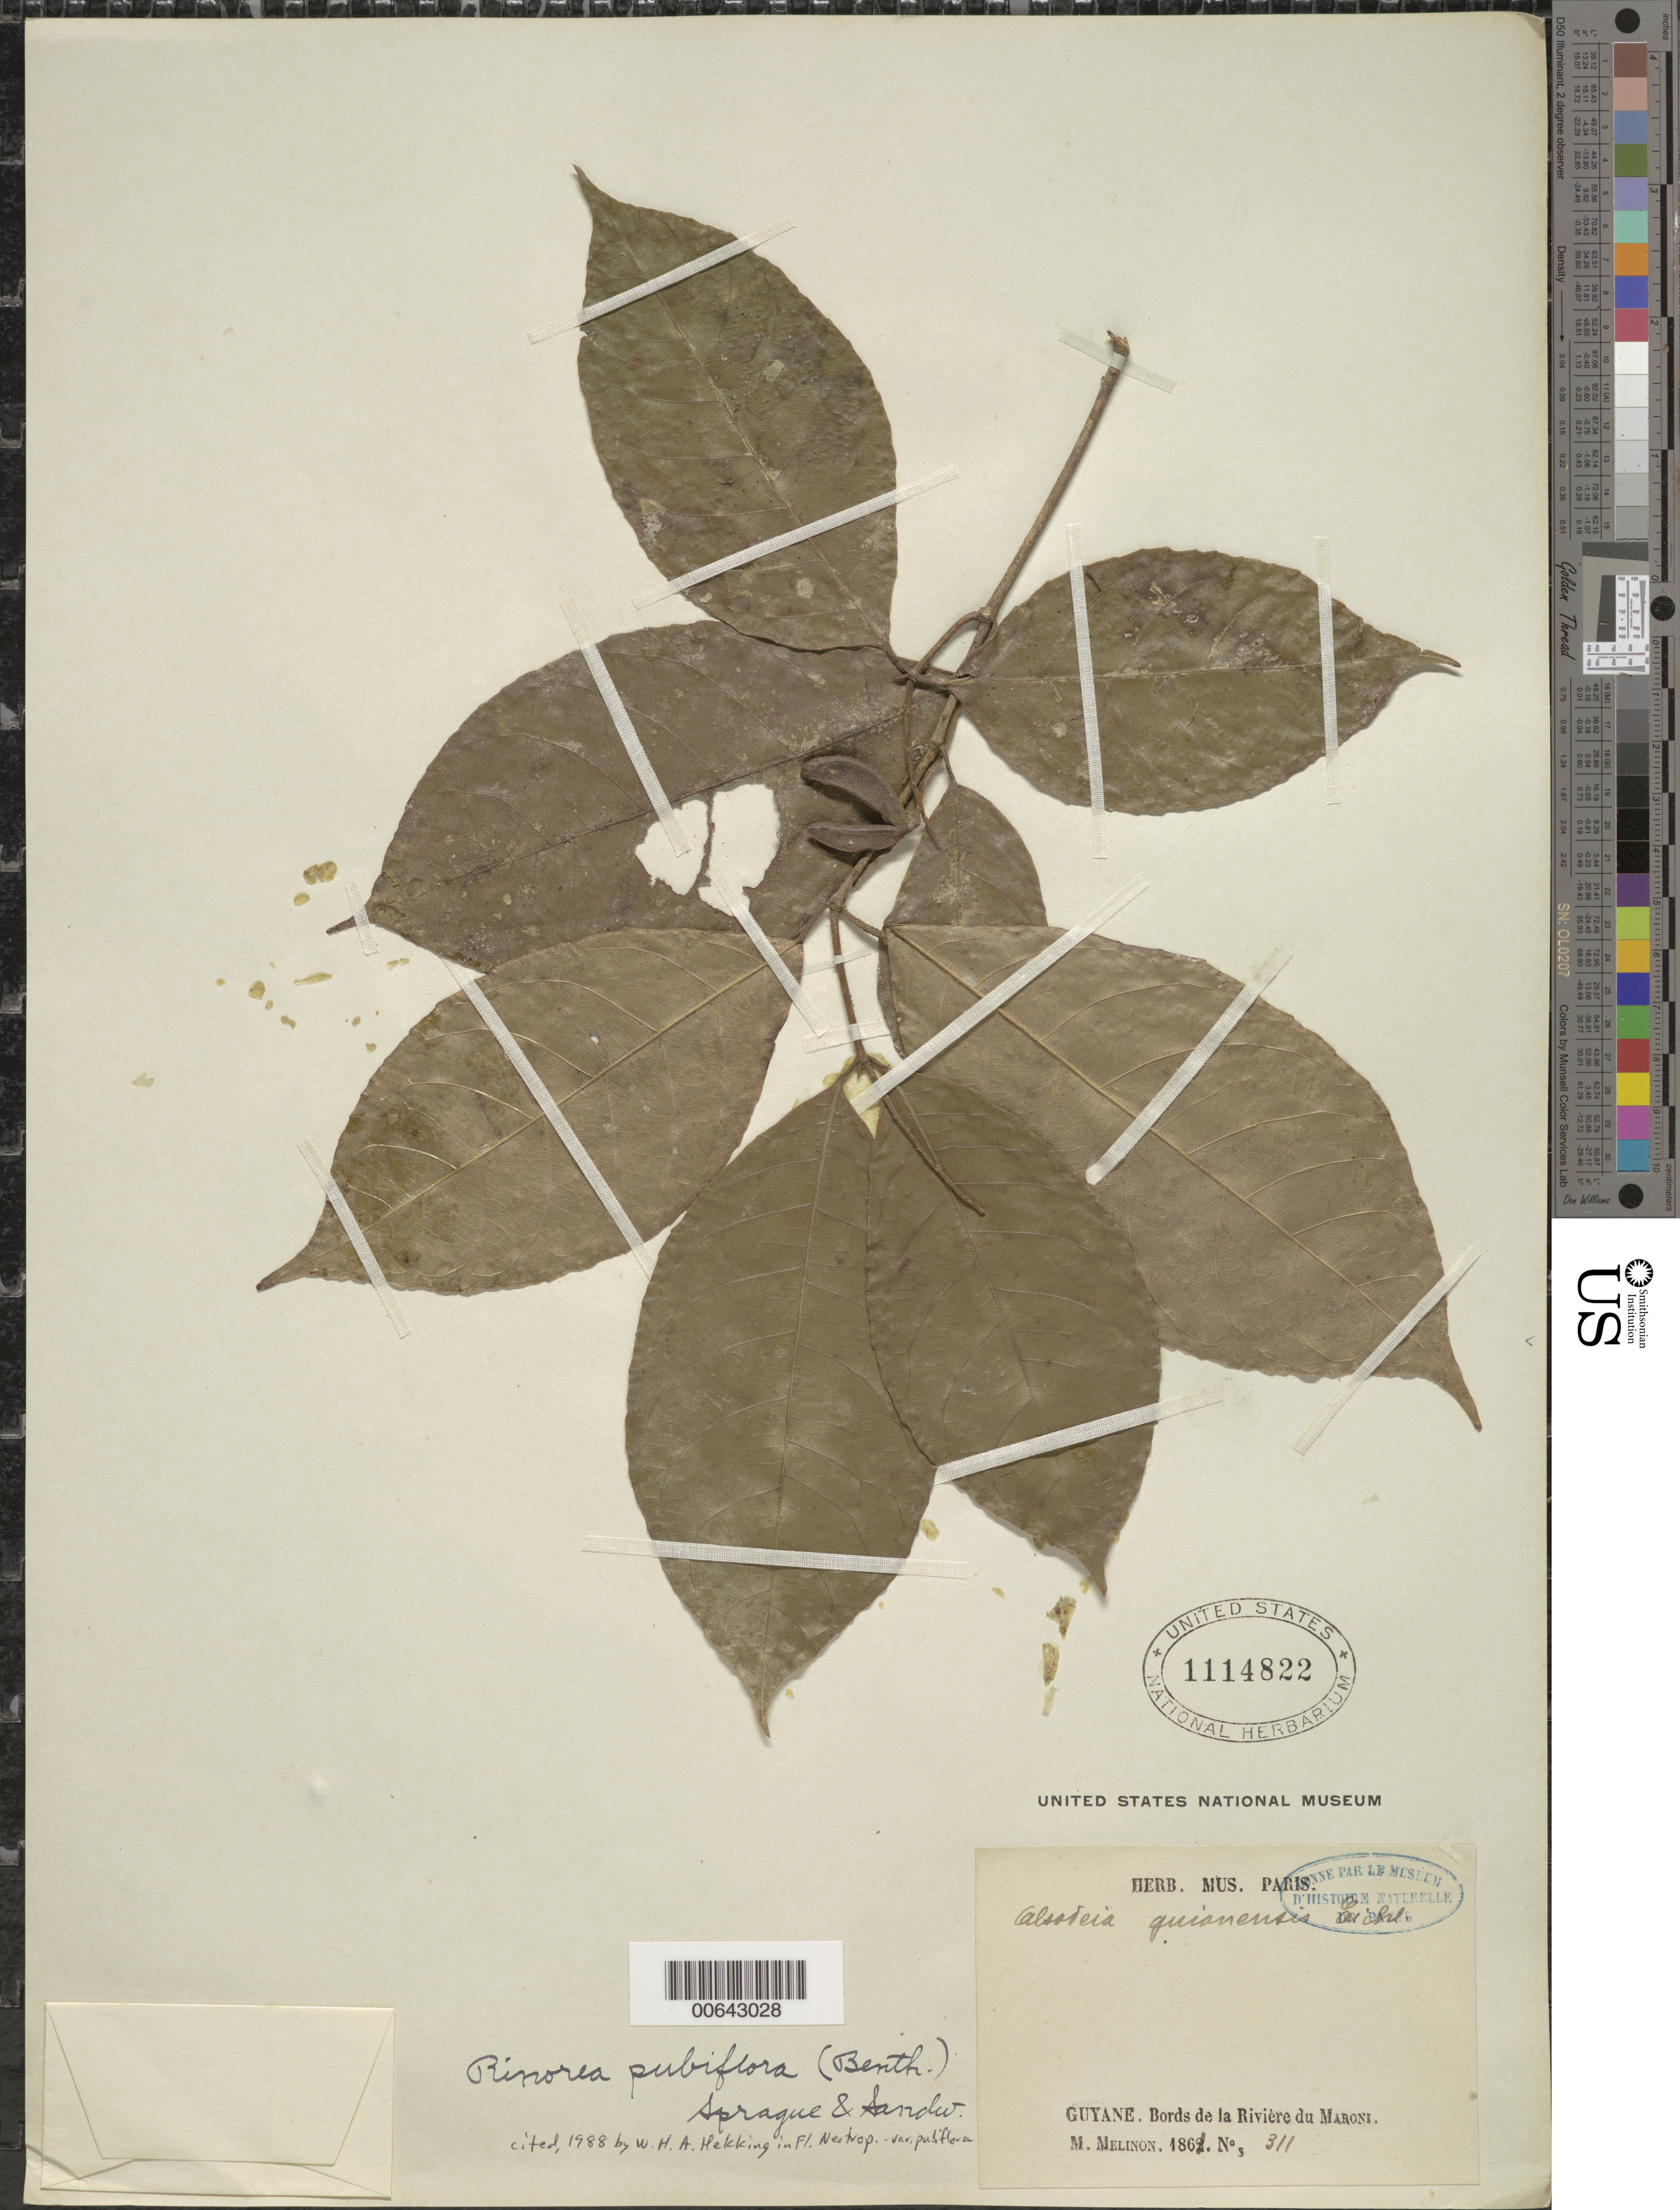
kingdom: Plantae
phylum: Tracheophyta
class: Magnoliopsida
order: Malpighiales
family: Violaceae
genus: Rinorea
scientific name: Rinorea pubiflora var. pubiflora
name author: (Benth.) Sprague & Sandwith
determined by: Hekking, W. H. A.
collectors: E. Mélinon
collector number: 311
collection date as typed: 1861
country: French Guiana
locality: Maroni R.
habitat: Bords de la rivière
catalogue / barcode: US 1114822